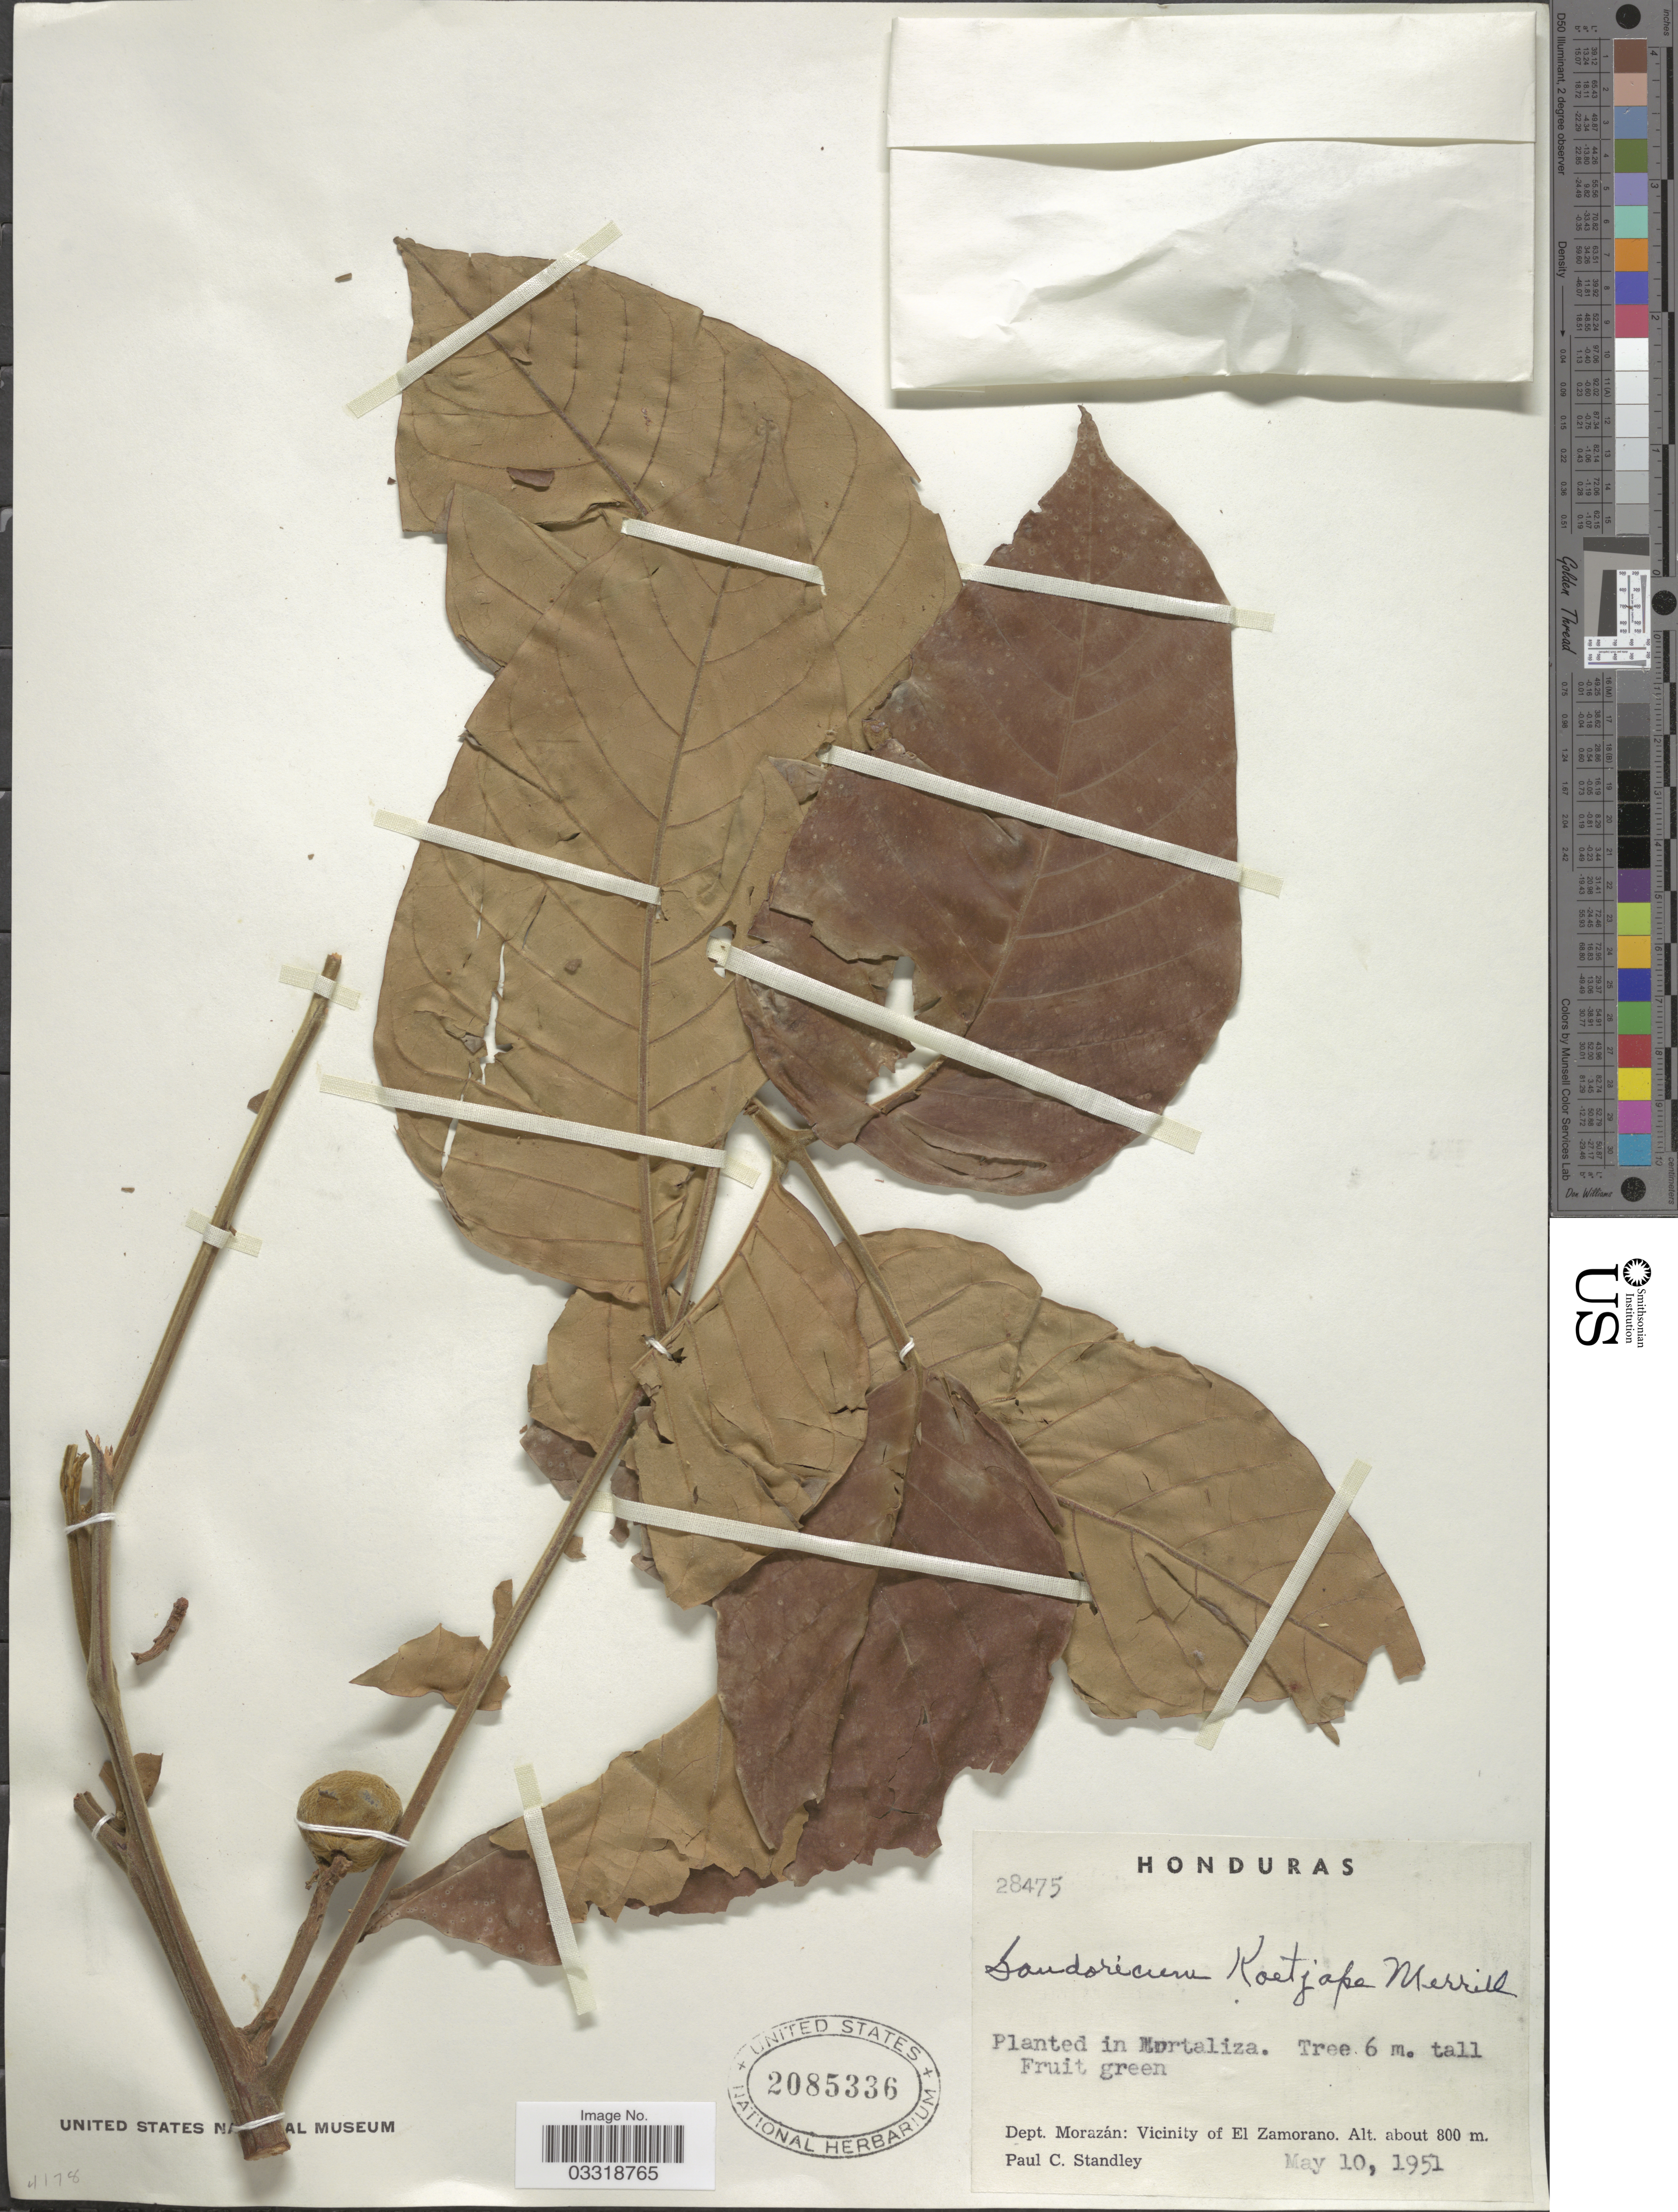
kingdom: Plantae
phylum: Tracheophyta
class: Magnoliopsida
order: Sapindales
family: Meliaceae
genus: Sandoricum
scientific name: Sandoricum koetjape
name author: (Burm. f.) Merr.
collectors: P. C. Standley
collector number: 28475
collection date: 1951-05-10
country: Honduras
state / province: Fco. Morazán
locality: Mortaliza. Dept. Morazán: Vicinity of El Zamorano.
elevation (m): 800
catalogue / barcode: US 2085336